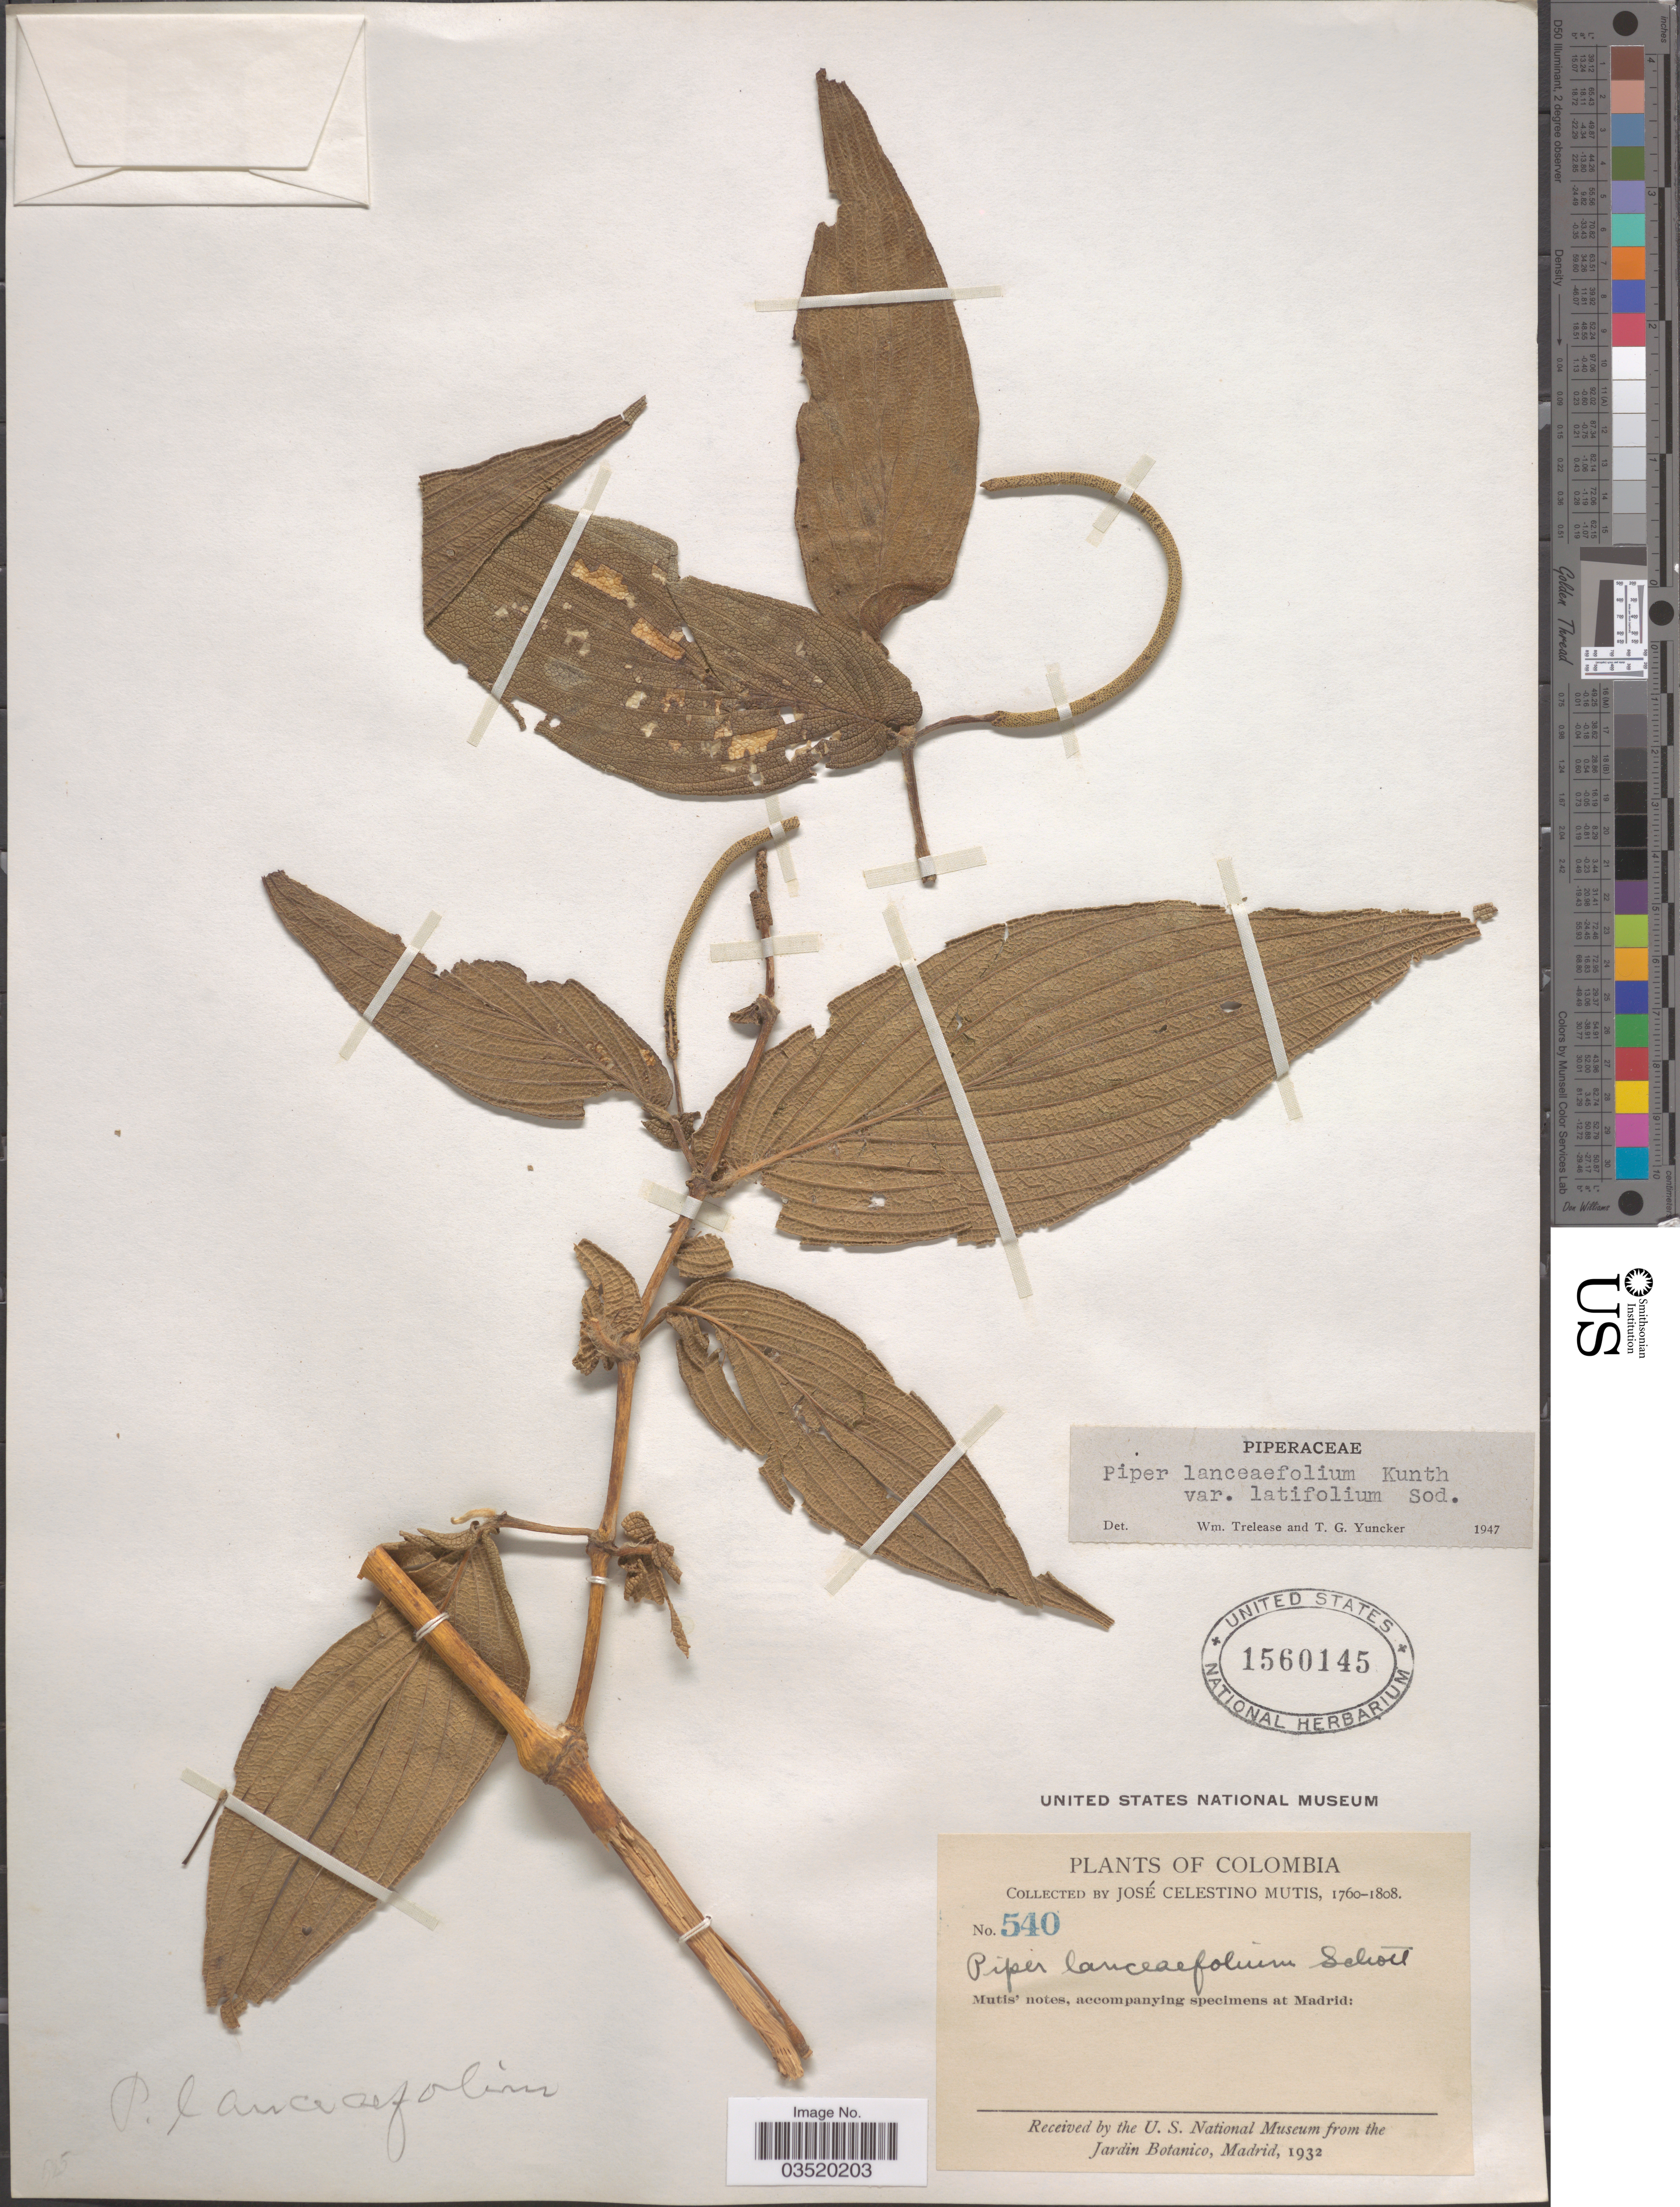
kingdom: Plantae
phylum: Tracheophyta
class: Magnoliopsida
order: Piperales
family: Piperaceae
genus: Piper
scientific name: Piper lanceifolium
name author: Kunth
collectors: J. C. B. Mutis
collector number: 540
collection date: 1760/1808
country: Colombia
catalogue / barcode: US 1560145